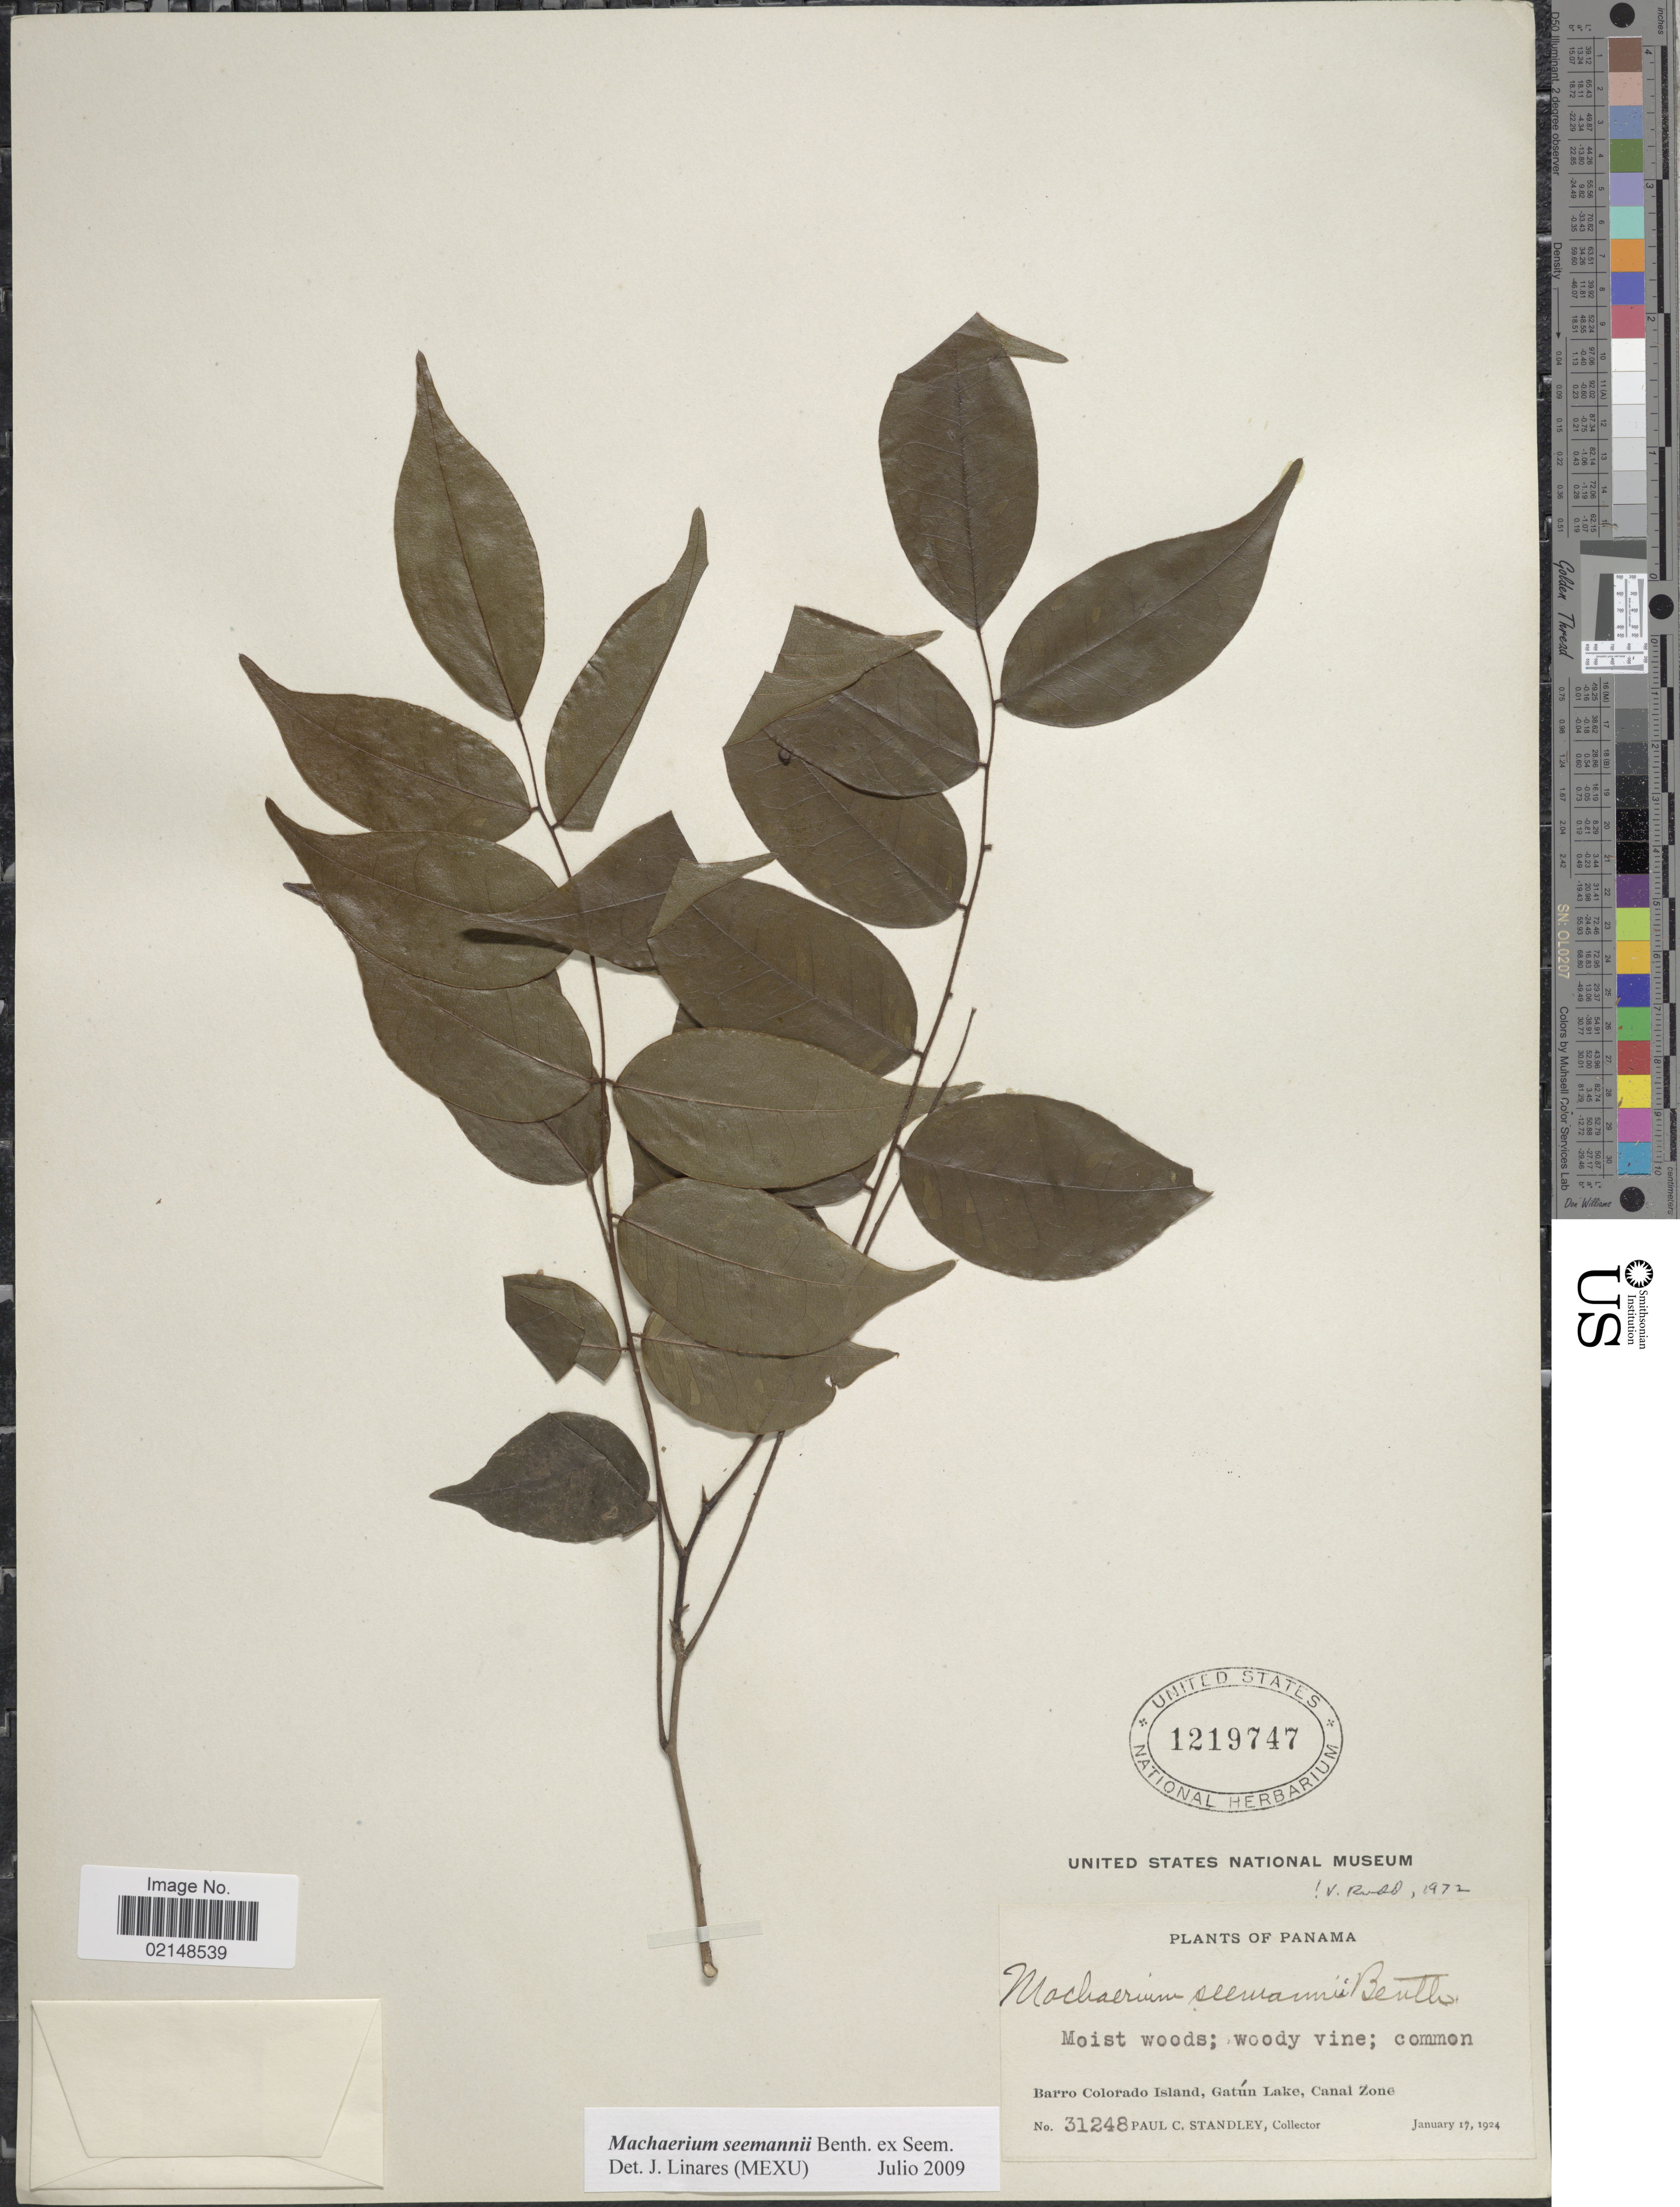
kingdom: Plantae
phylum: Tracheophyta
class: Magnoliopsida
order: Fabales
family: Fabaceae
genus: Machaerium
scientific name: Machaerium seemanni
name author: Benth. in Seem.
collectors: P. C. Standley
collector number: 31248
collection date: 1924-01-17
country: Panama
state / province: Panamá Oeste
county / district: Canal Zone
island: Barro Colorado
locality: Barro Colorado Island, Gatun Lake, Canal Zone.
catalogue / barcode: US 1219747